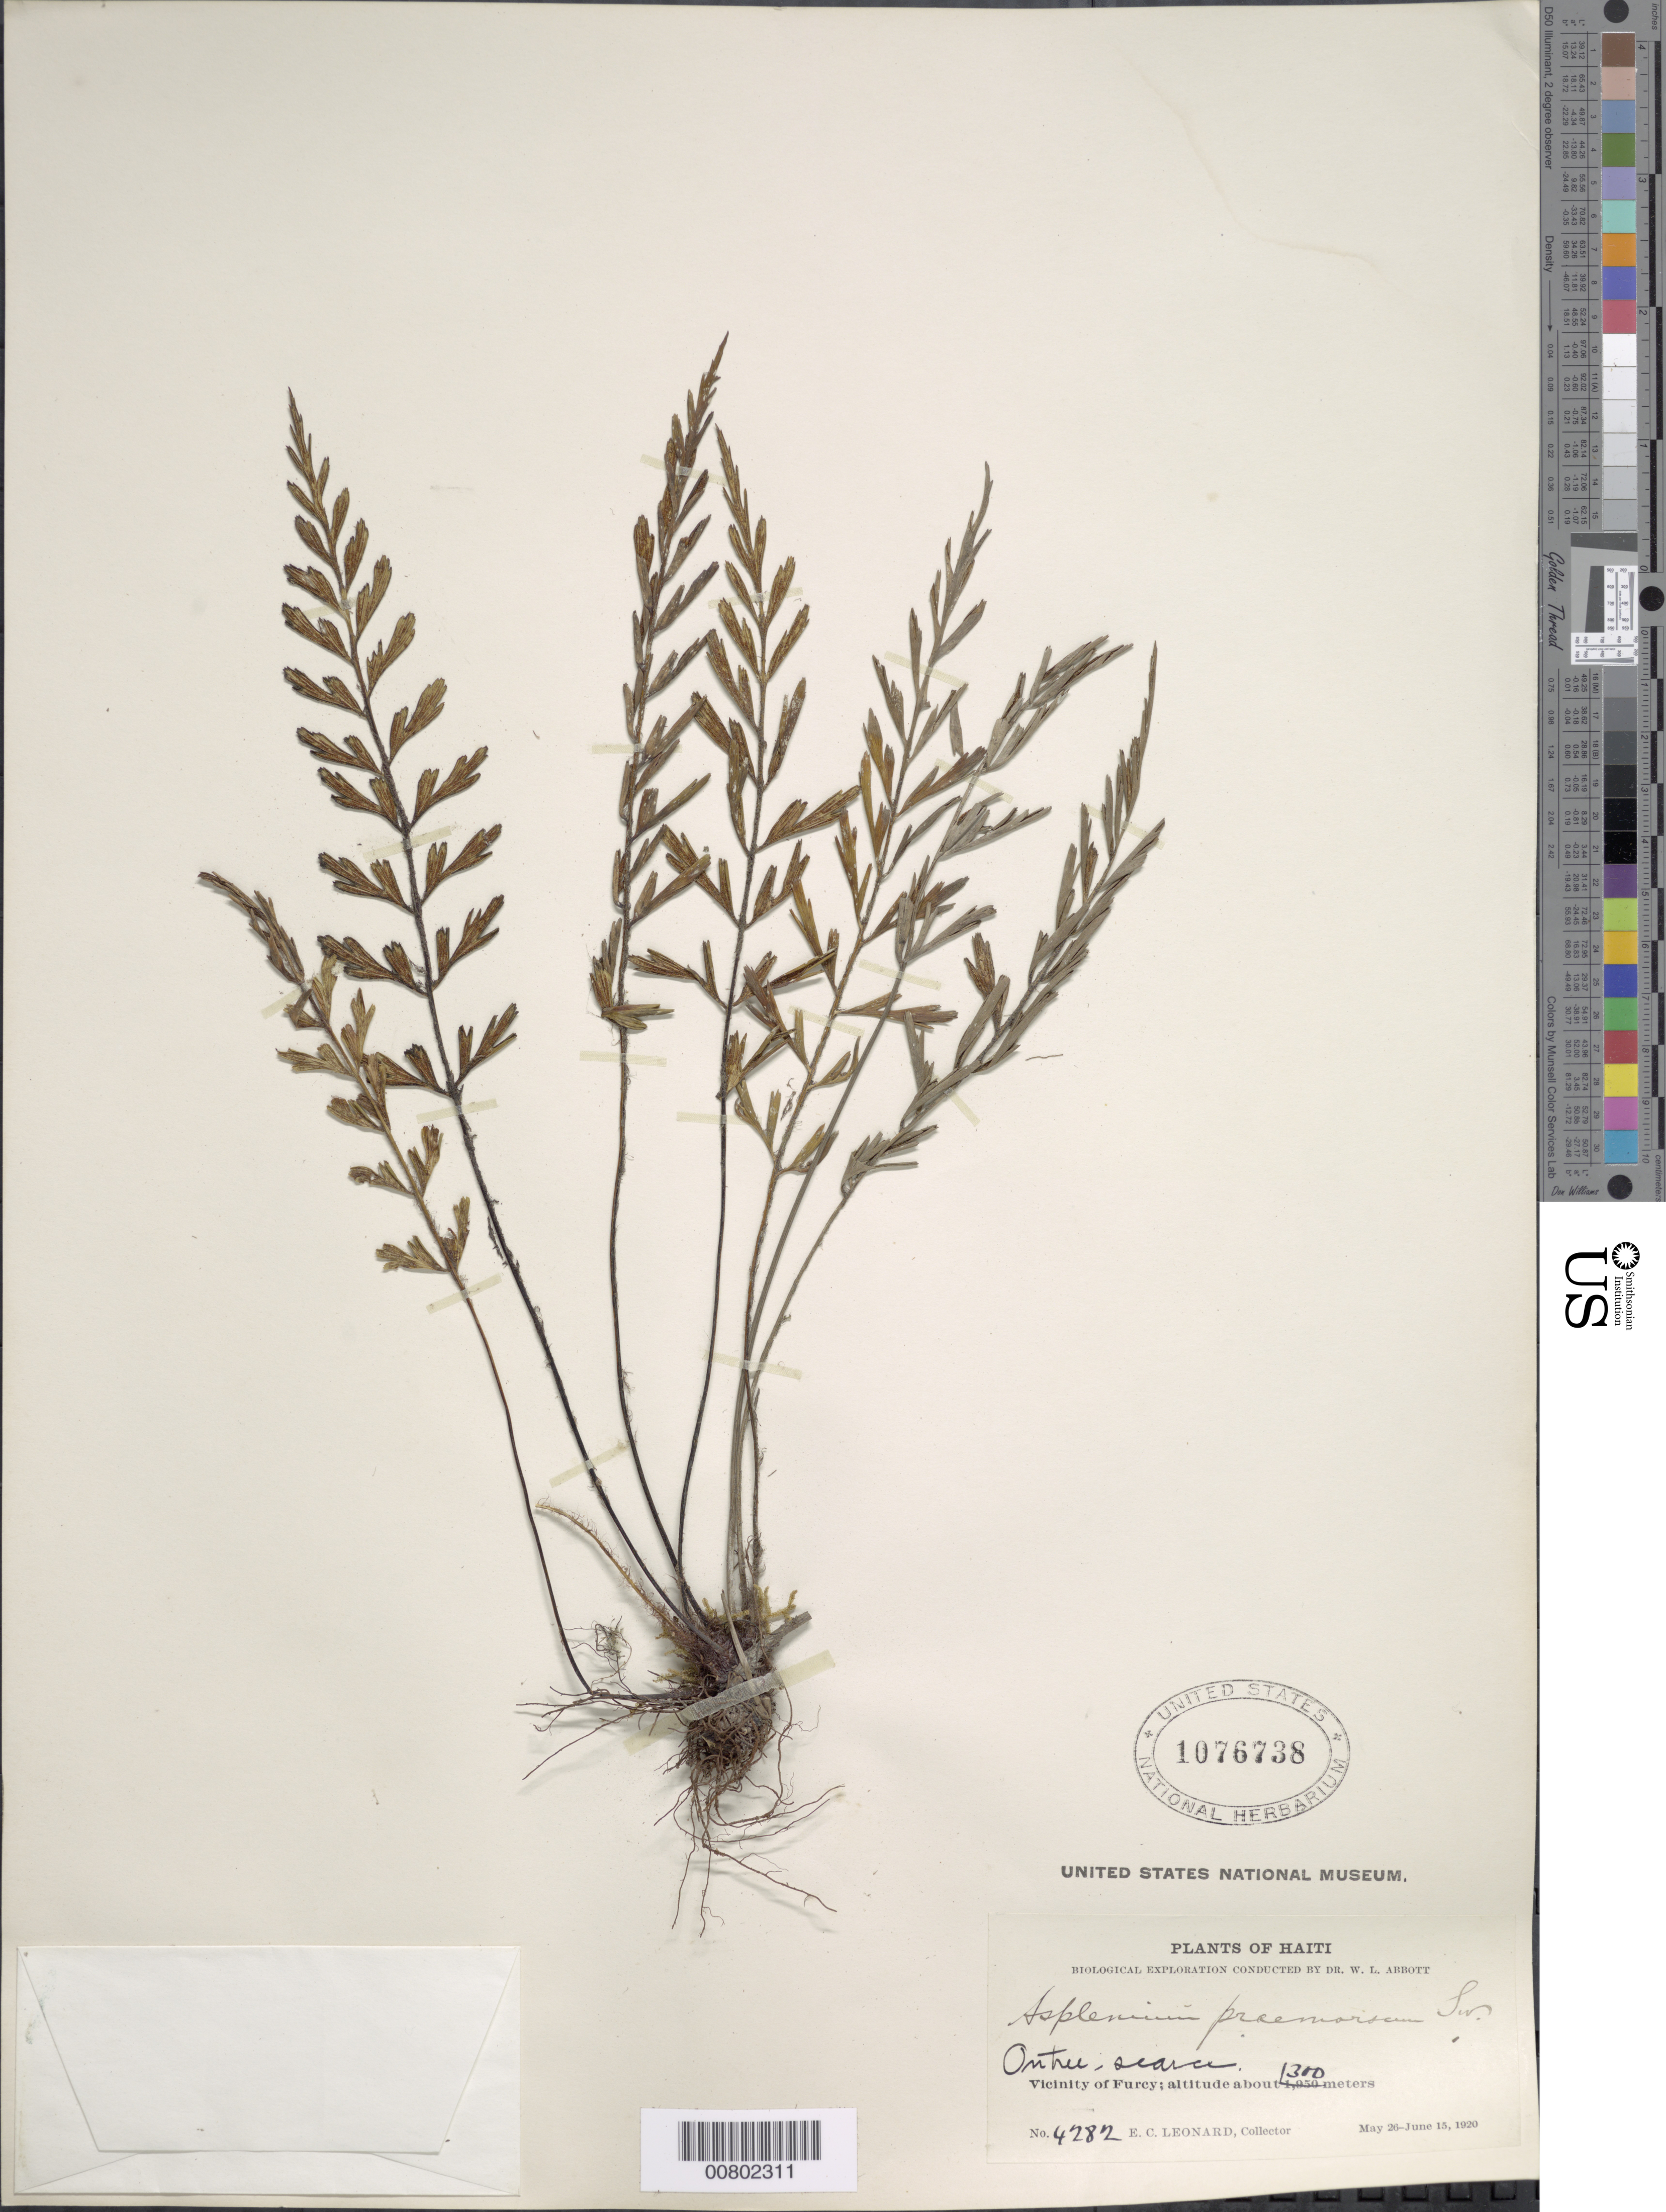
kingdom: Plantae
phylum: Tracheophyta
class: Polypodiopsida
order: Polypodiales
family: Aspleniaceae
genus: Asplenium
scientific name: Asplenium praemorsum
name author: Sw.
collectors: E. C. Leonard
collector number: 4282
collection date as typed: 26 May 1920 to 15 Jun 1920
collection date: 1920-05-26/1920-06-15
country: Haiti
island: Hispaniola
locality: Furcy vicinity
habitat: On tree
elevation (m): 1300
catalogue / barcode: US 1076738